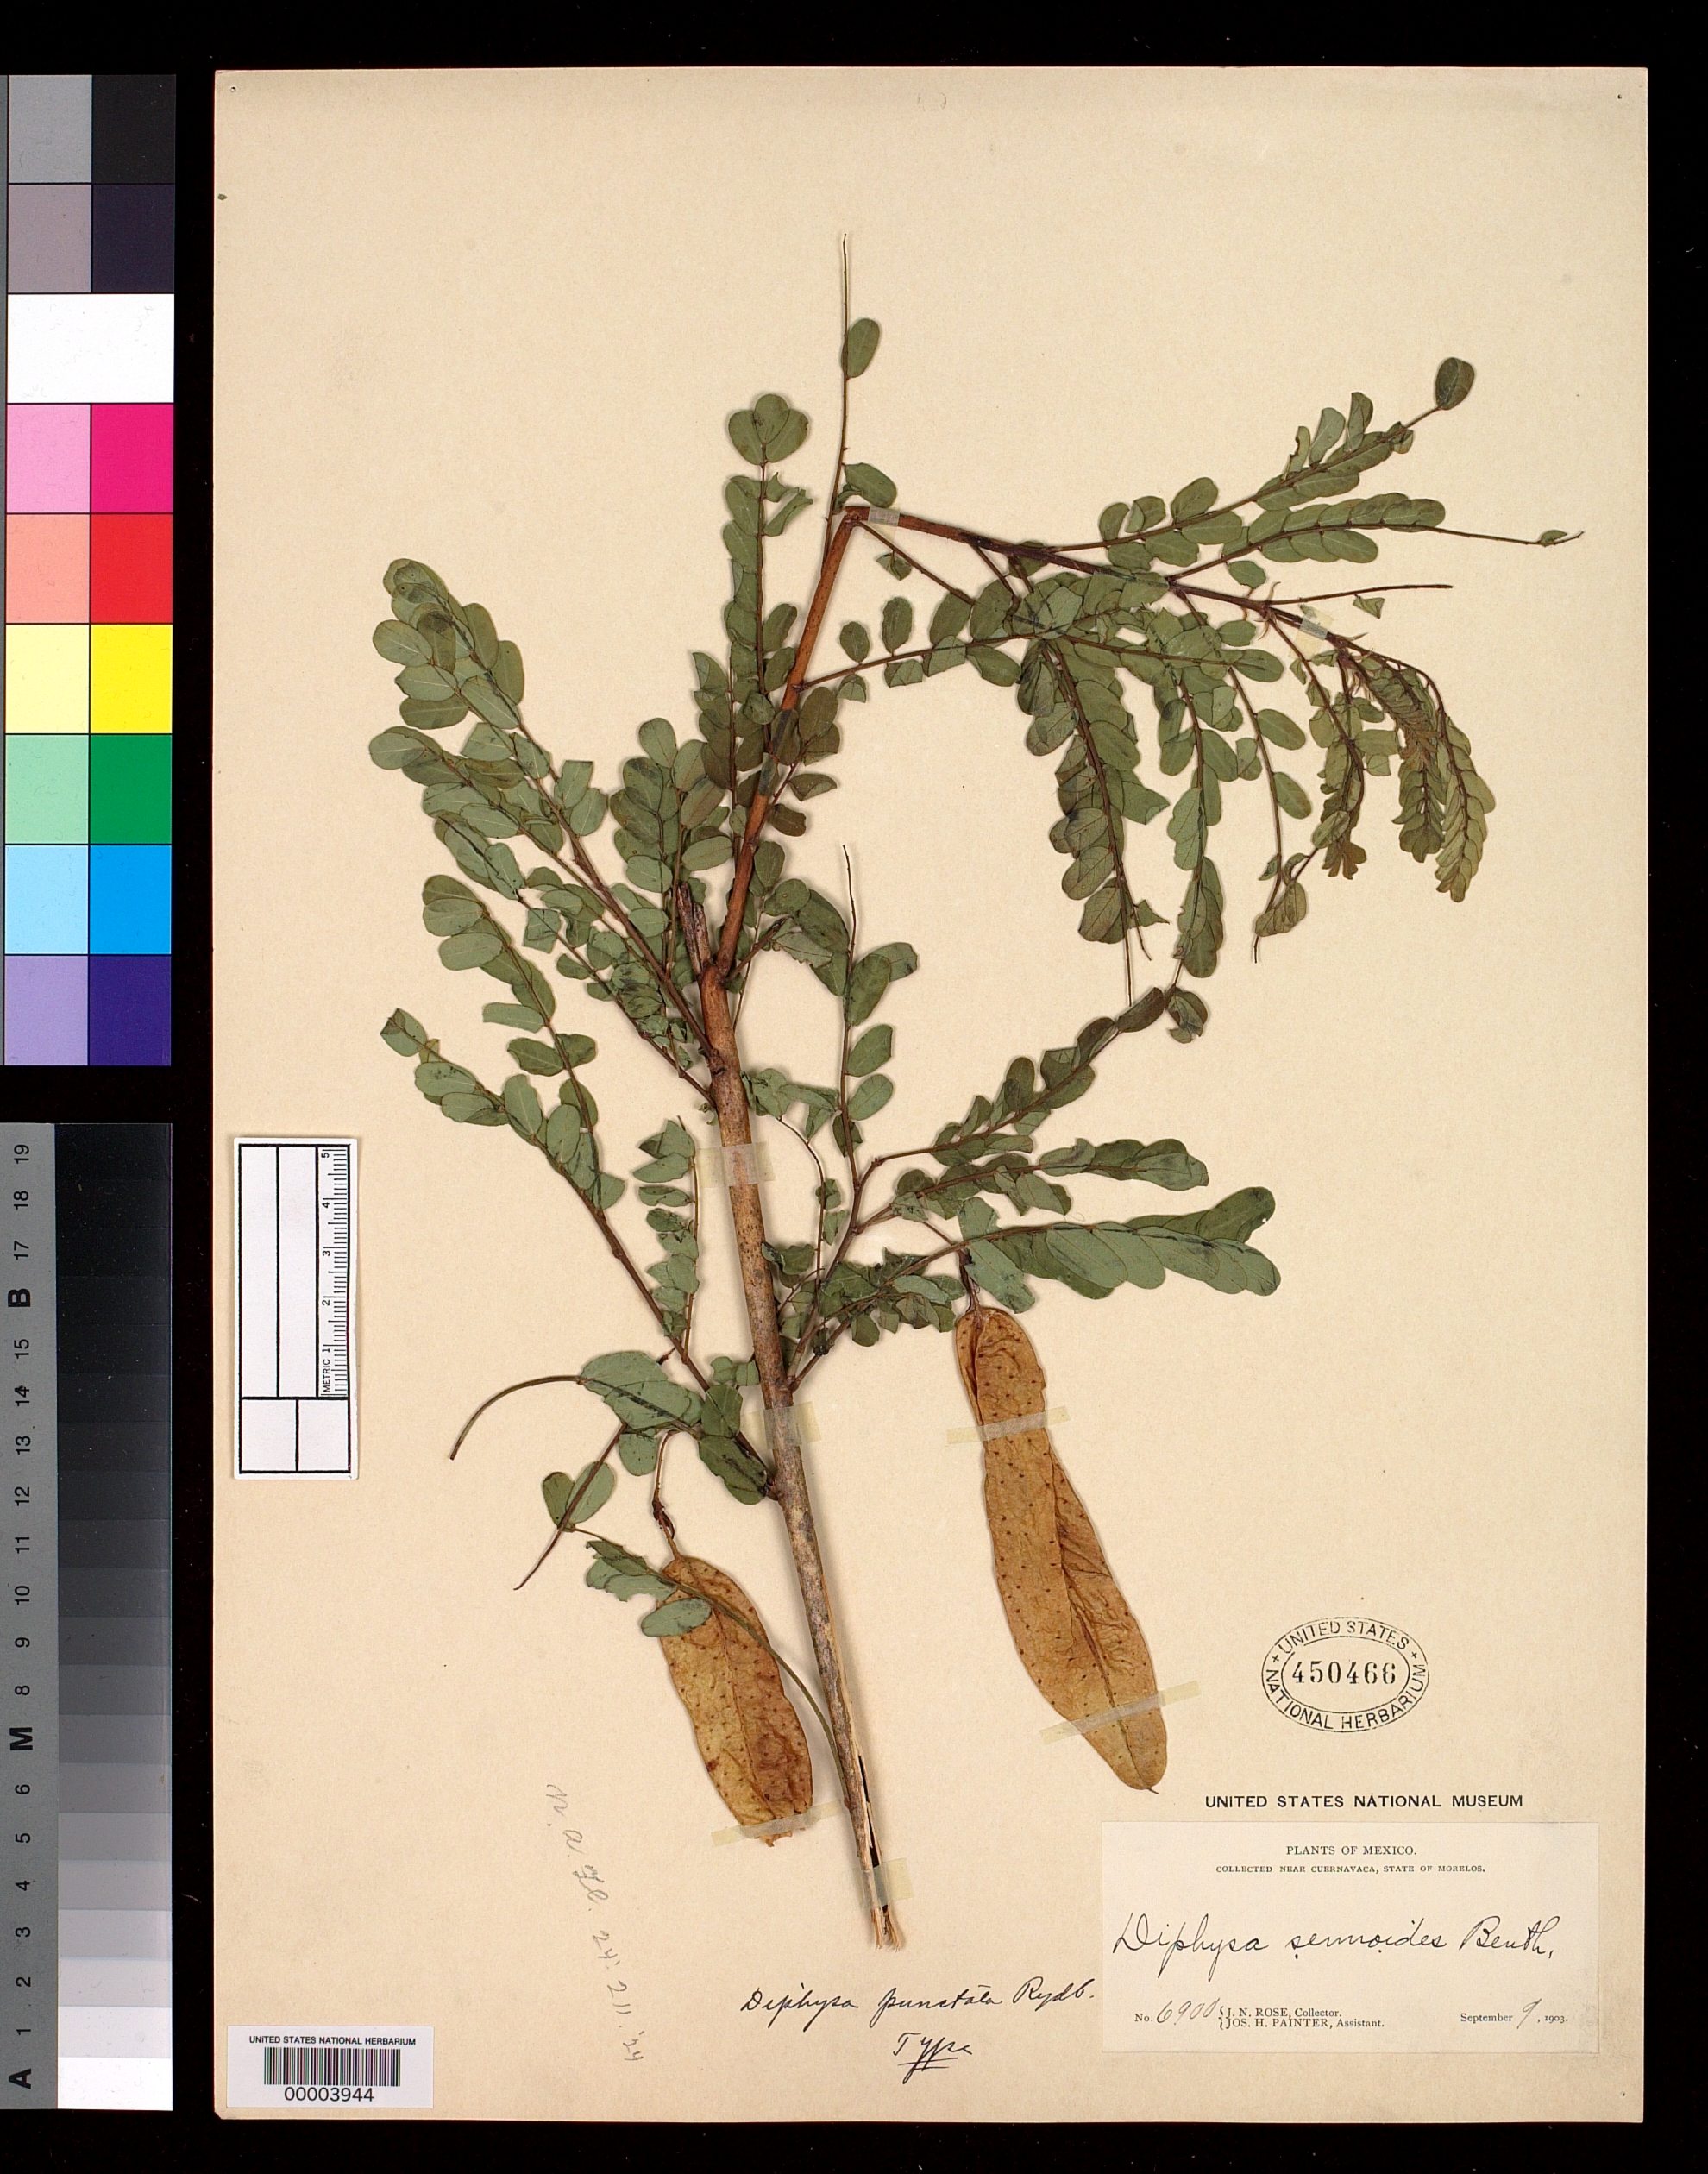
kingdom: Plantae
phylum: Tracheophyta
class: Magnoliopsida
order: Fabales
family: Fabaceae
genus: Diphysa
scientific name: Diphysa punctata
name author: Rydb.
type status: Holotype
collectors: J. N. Rose & J. H. Painter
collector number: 6900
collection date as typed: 09 Sep 1903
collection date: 1903-09-09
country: Mexico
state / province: Morelos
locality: Near Cuernavaca.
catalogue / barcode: US 450466